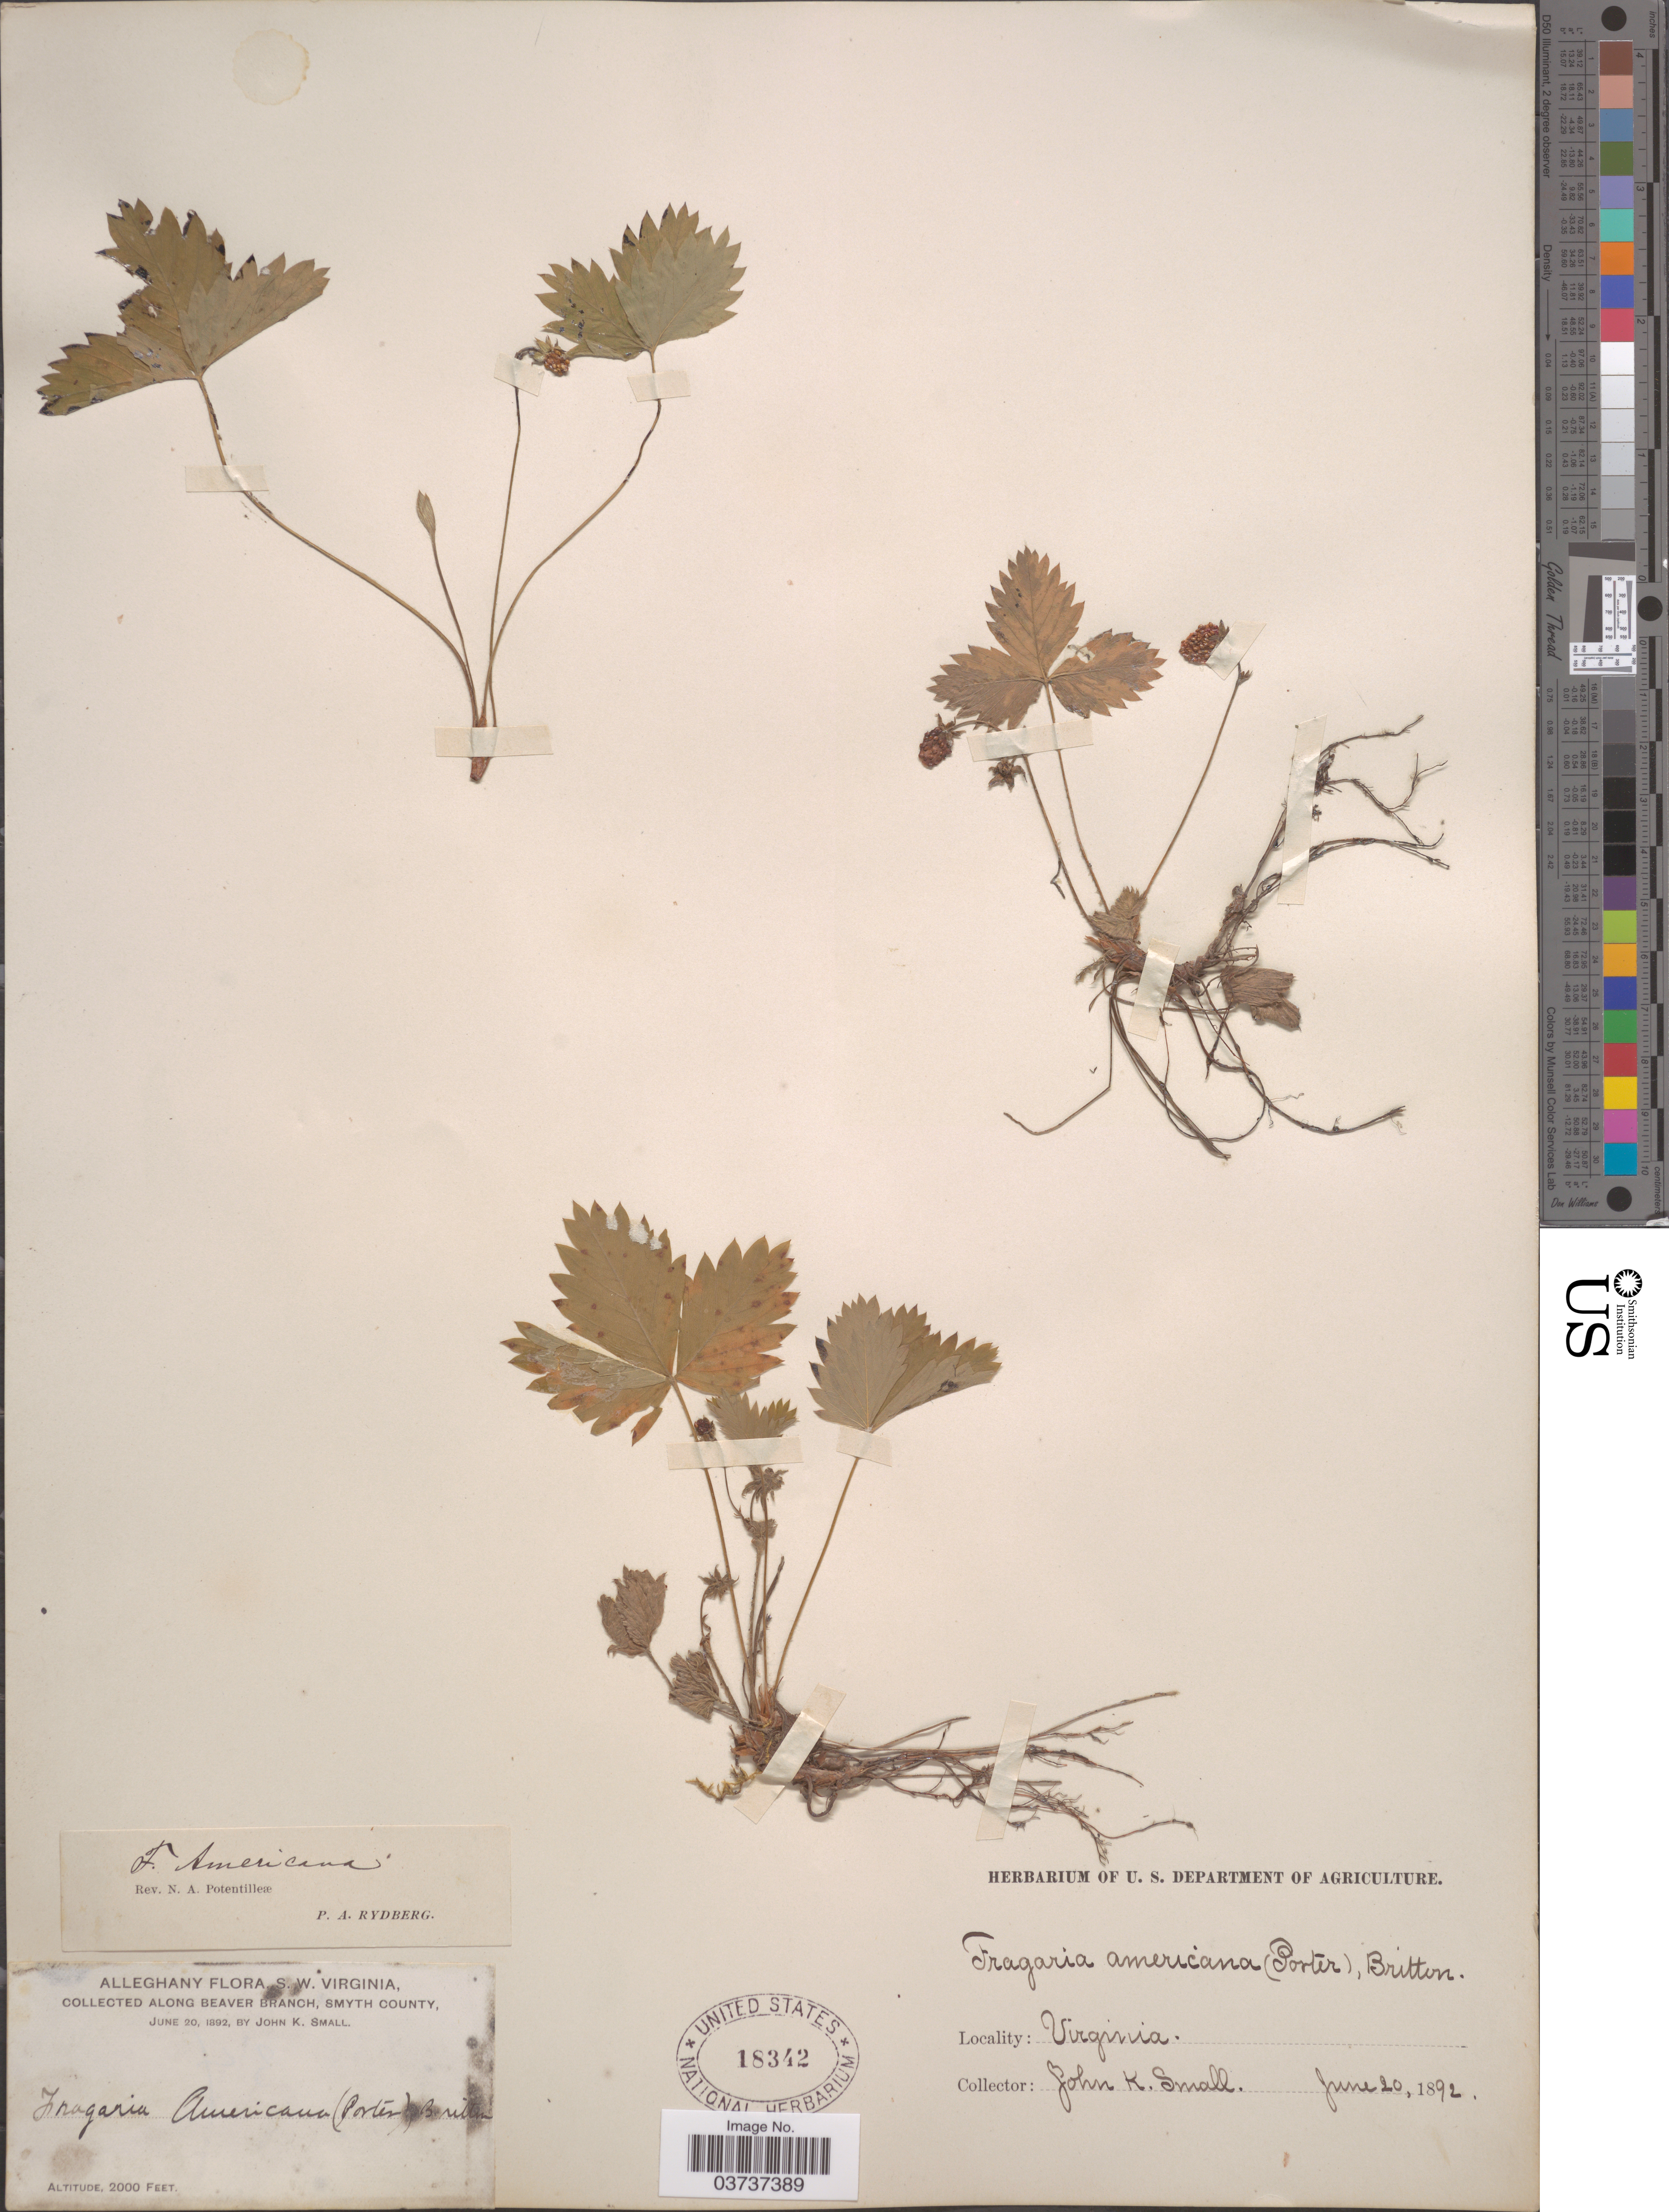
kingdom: Plantae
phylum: Tracheophyta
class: Magnoliopsida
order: Rosales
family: Rosaceae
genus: Fragaria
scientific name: Fragaria vesca subsp. americana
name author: (Porter) Staudt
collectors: J. K. Small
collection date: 1892-06-20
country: United States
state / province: Virginia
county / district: Smyth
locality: Alleghany. S. W. Virginia. Along Beaver Branch.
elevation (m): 610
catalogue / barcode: US 18342